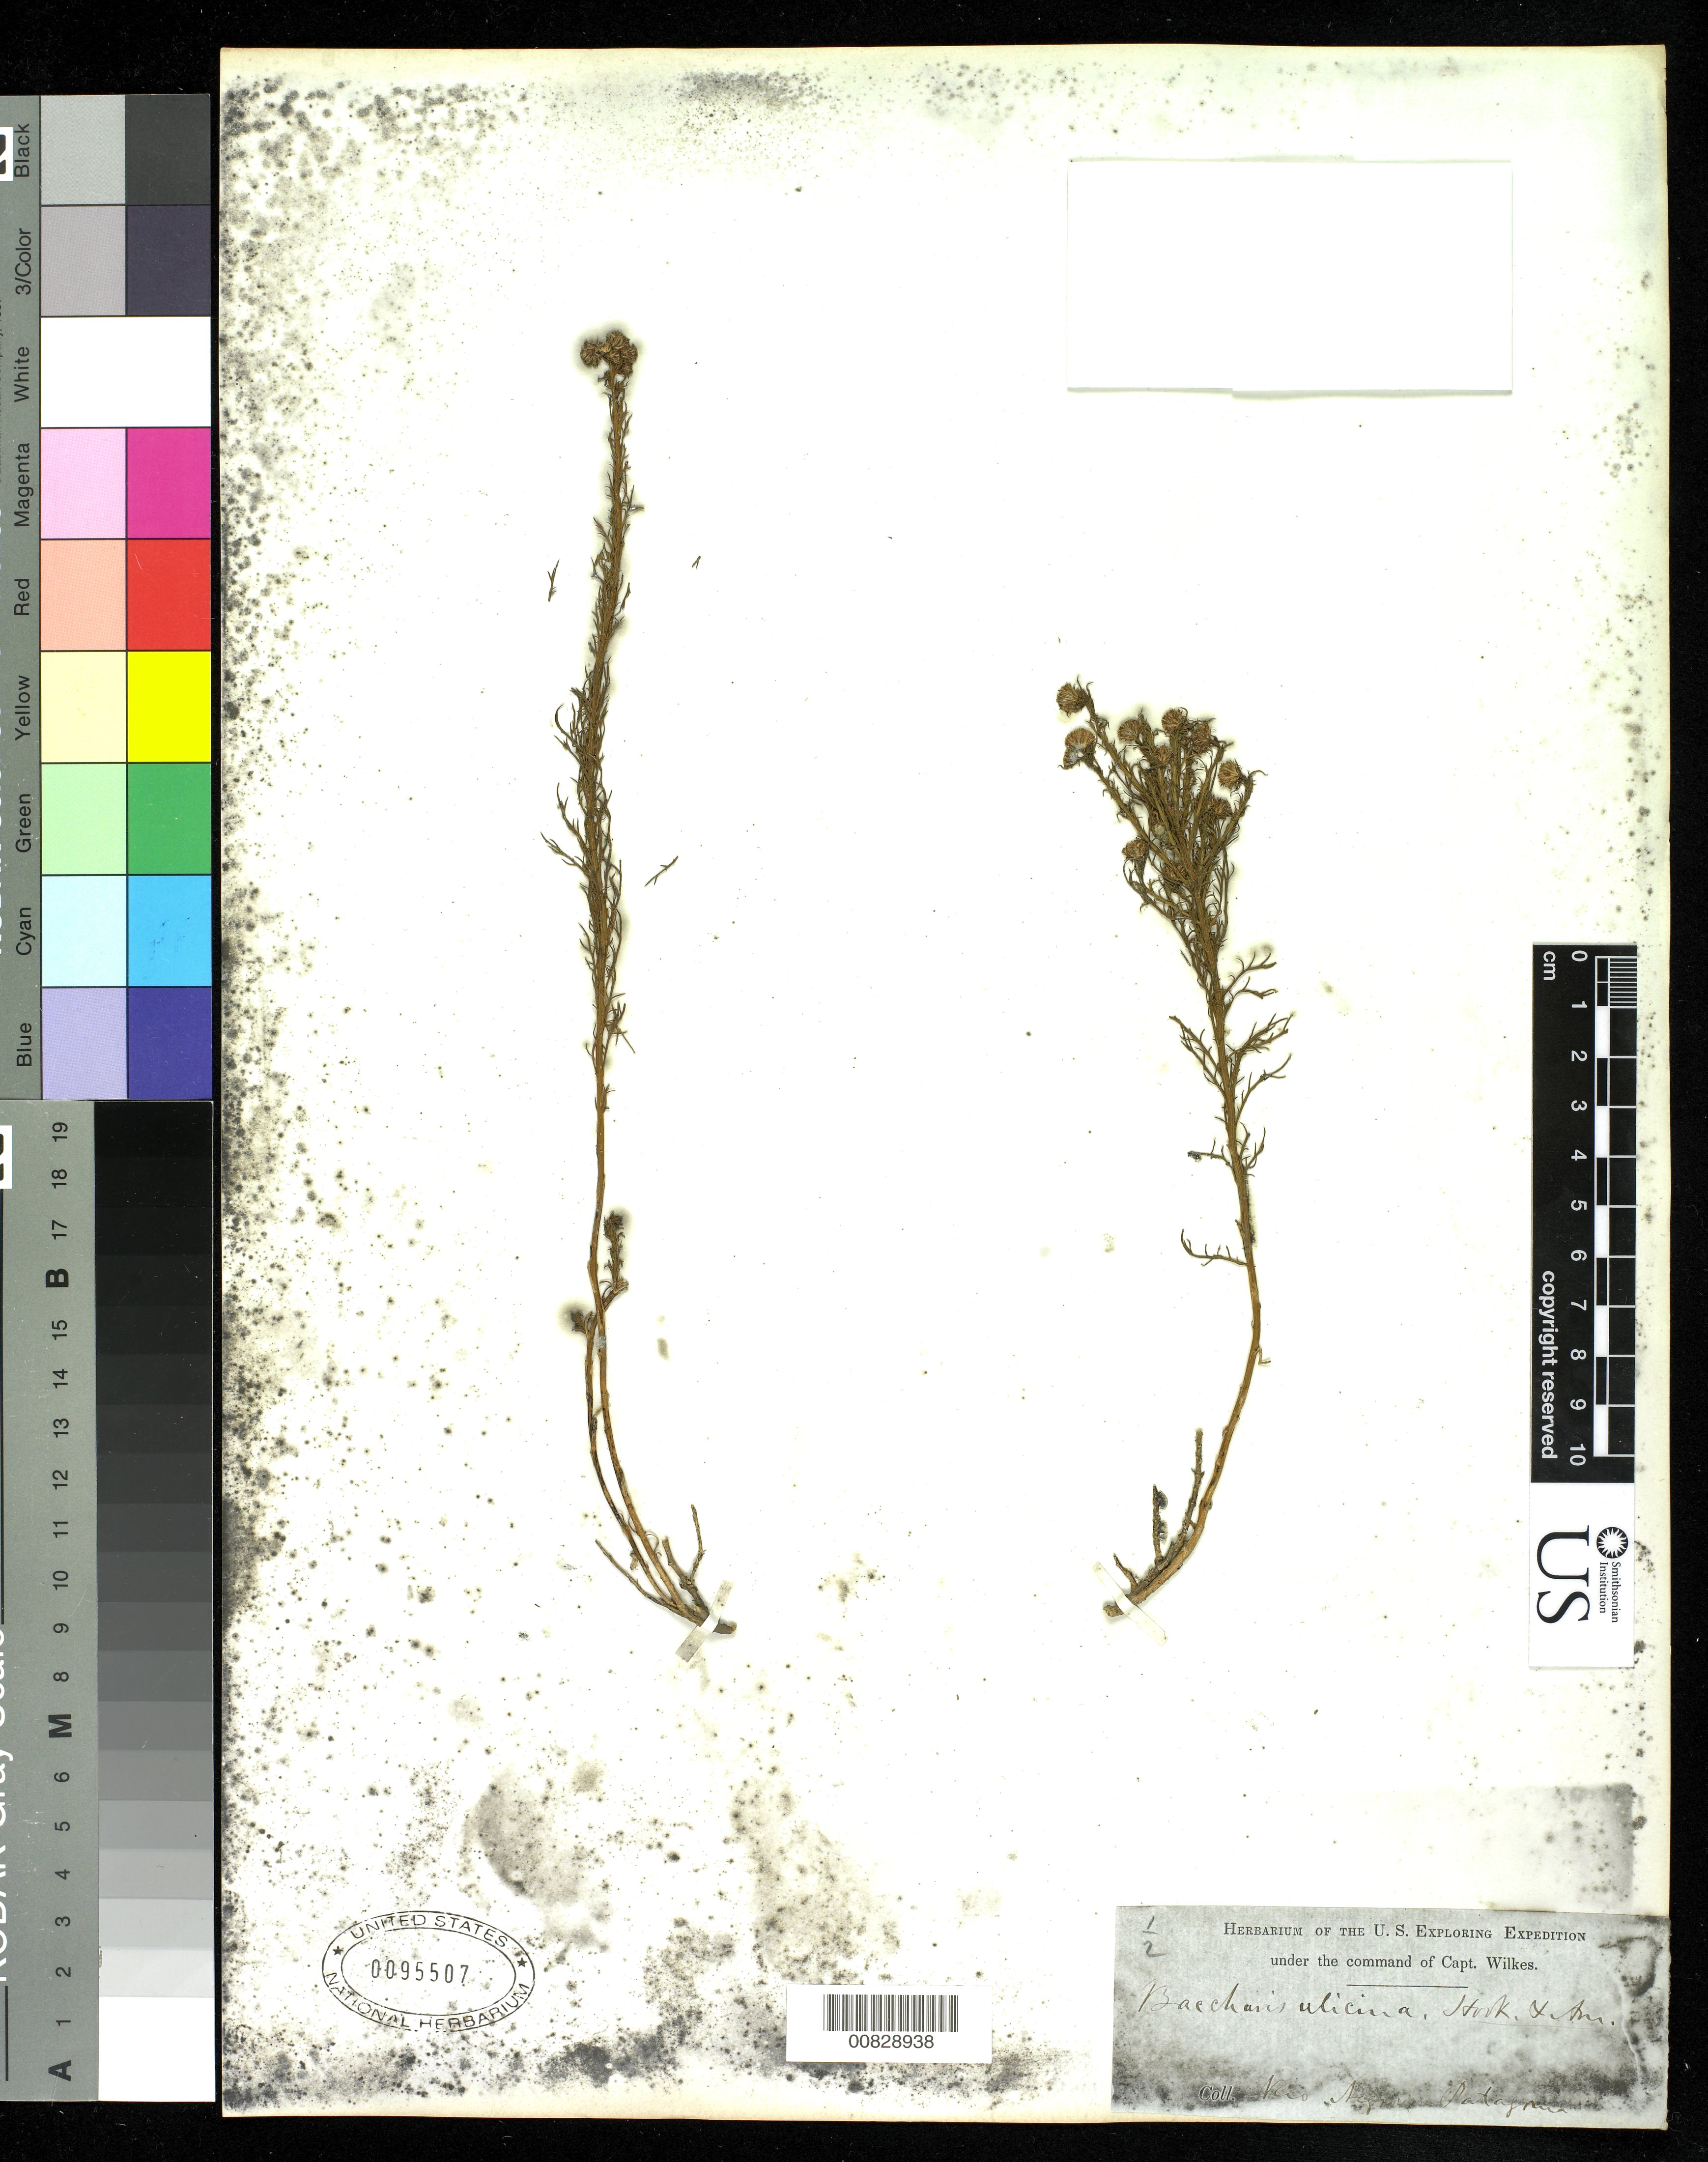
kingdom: Plantae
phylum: Tracheophyta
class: Magnoliopsida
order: Asterales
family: Asteraceae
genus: Baccharis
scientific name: Baccharis ulicina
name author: Hook. & Arn.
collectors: Wilkes Explor. Exped.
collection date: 1838/1842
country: Argentina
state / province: Rio Negro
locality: Rio Negro, Patagonia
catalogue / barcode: US 95507